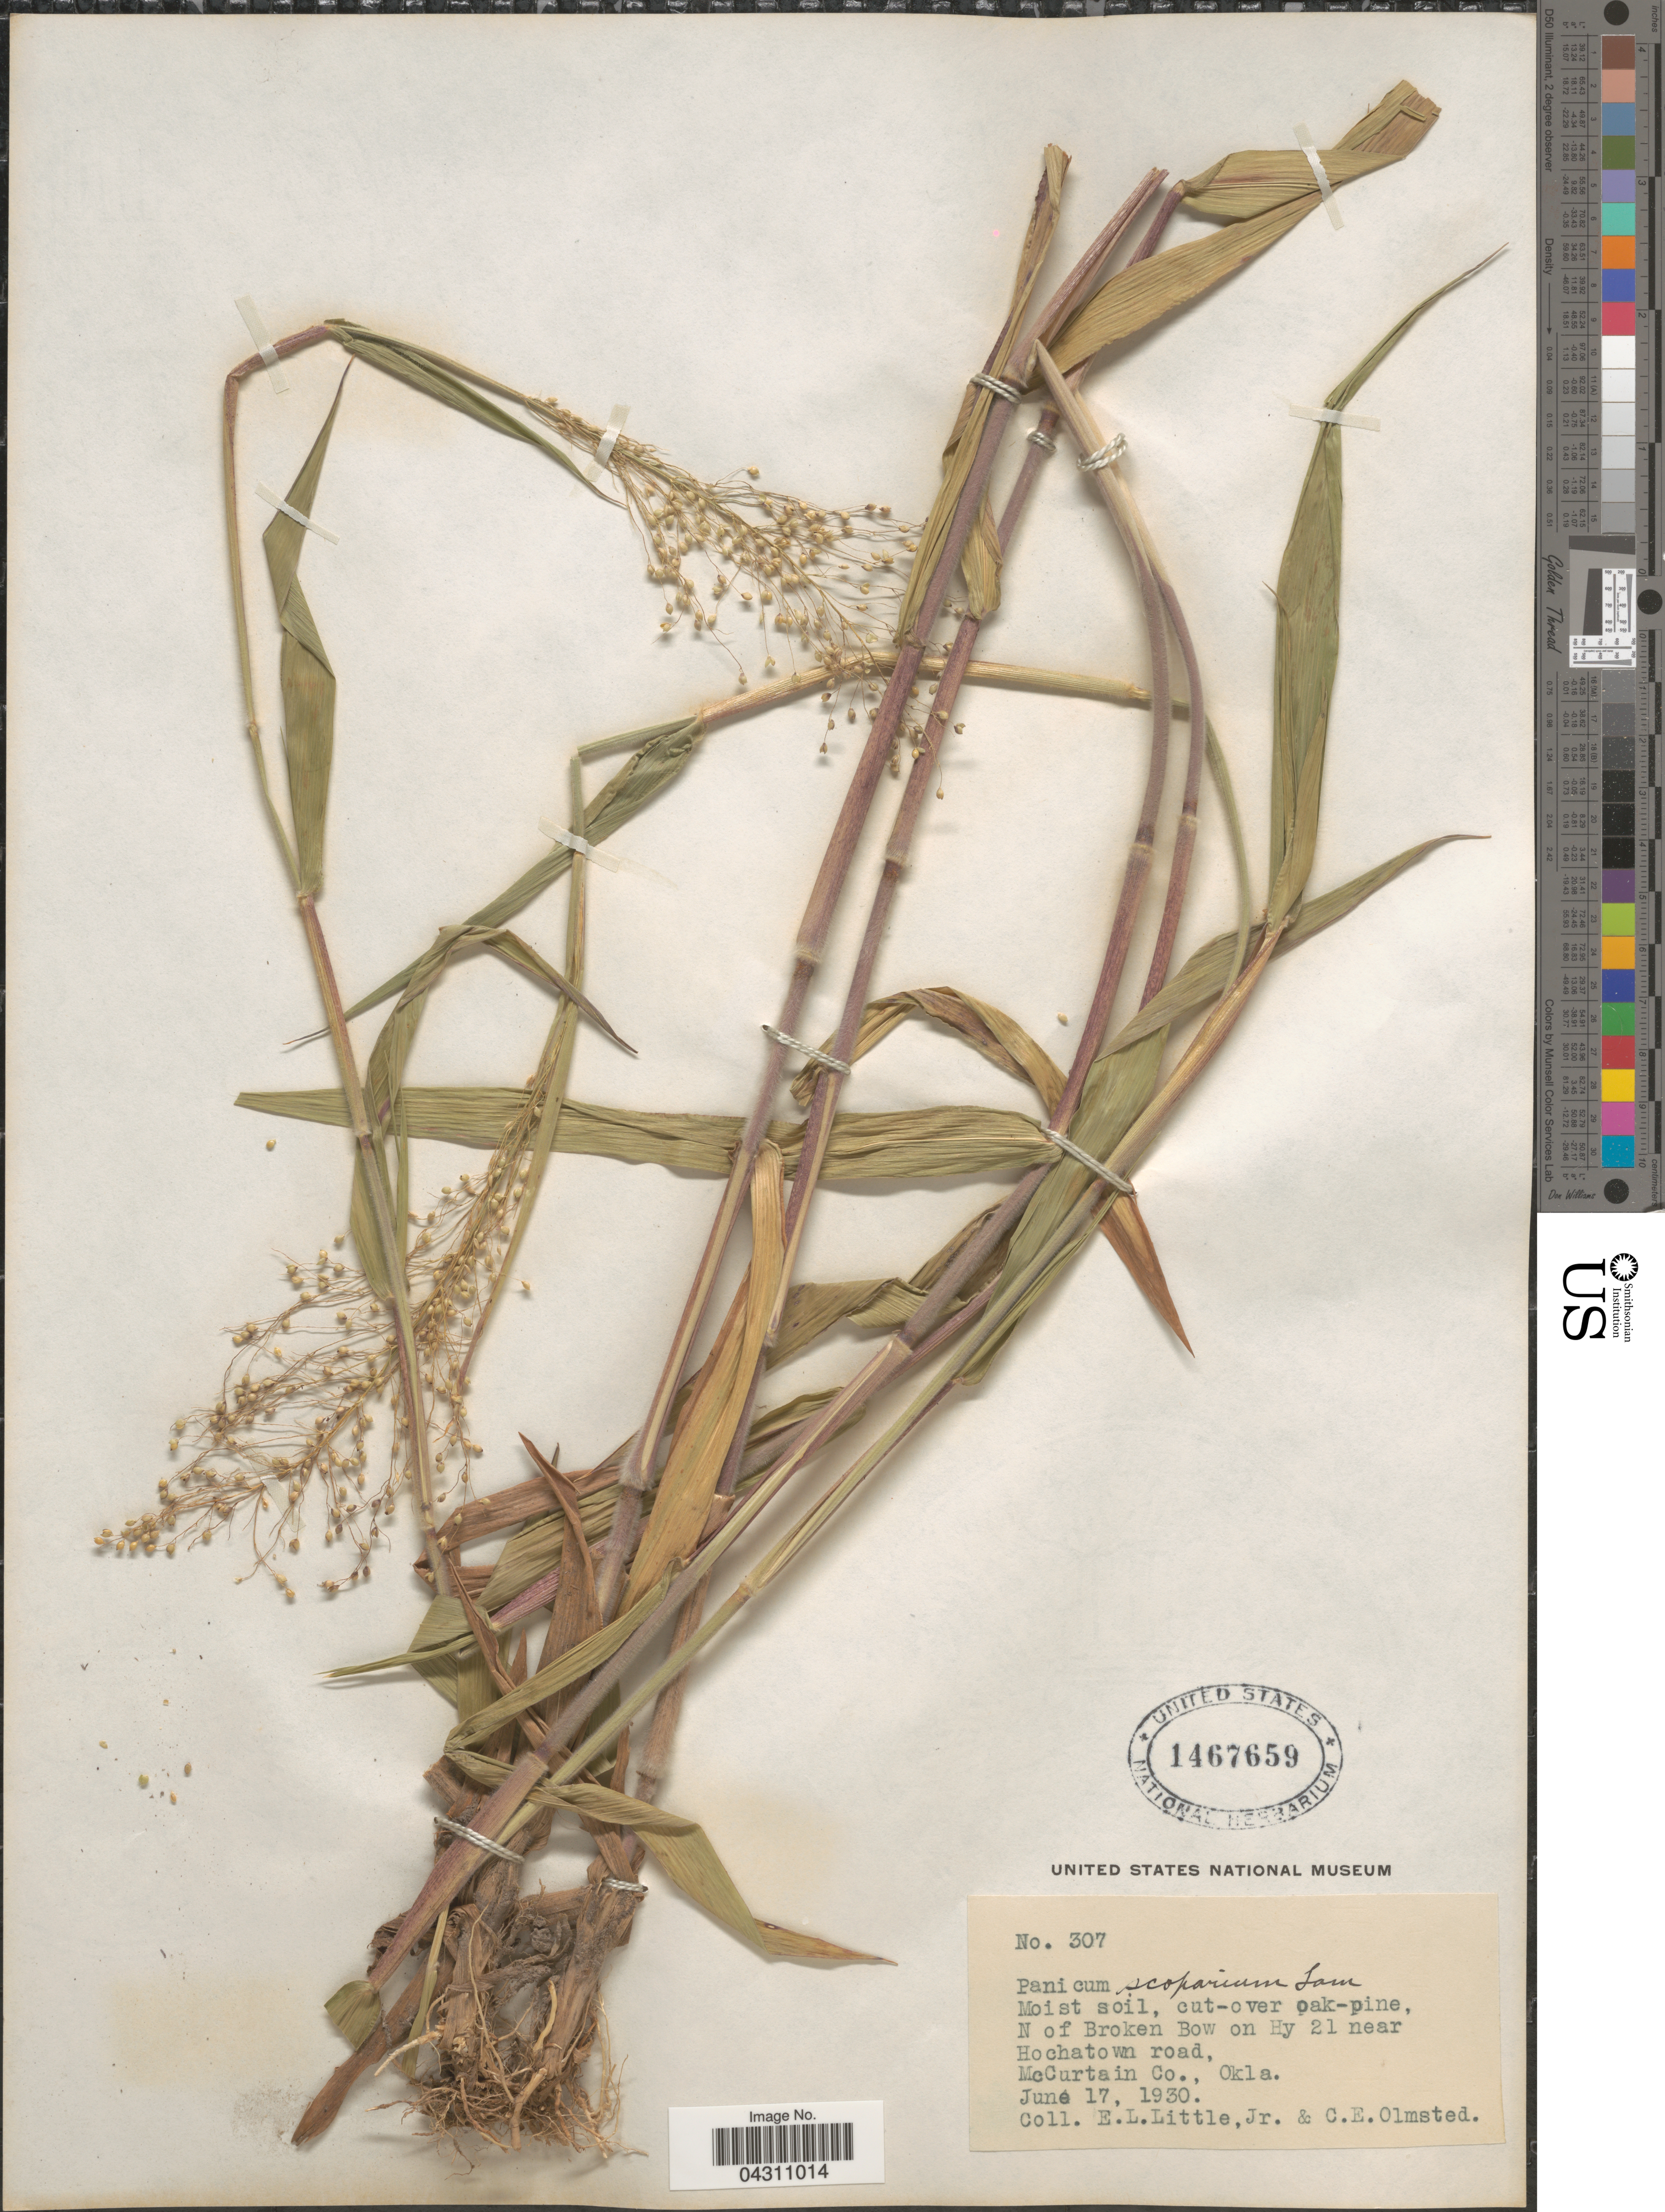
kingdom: Plantae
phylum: Tracheophyta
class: Liliopsida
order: Poales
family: Poaceae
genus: Dichanthelium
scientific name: Dichanthelium scoparium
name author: (Lam.) Gould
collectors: E. L. Little & C. Olmsted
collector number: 307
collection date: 1930-06-17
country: United States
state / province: Oklahoma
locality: Moist soil, cut-over oak-pine, N of Broken Bow on Hy 21 near Hochatown road, McCurtain Co.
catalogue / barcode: US 1467659